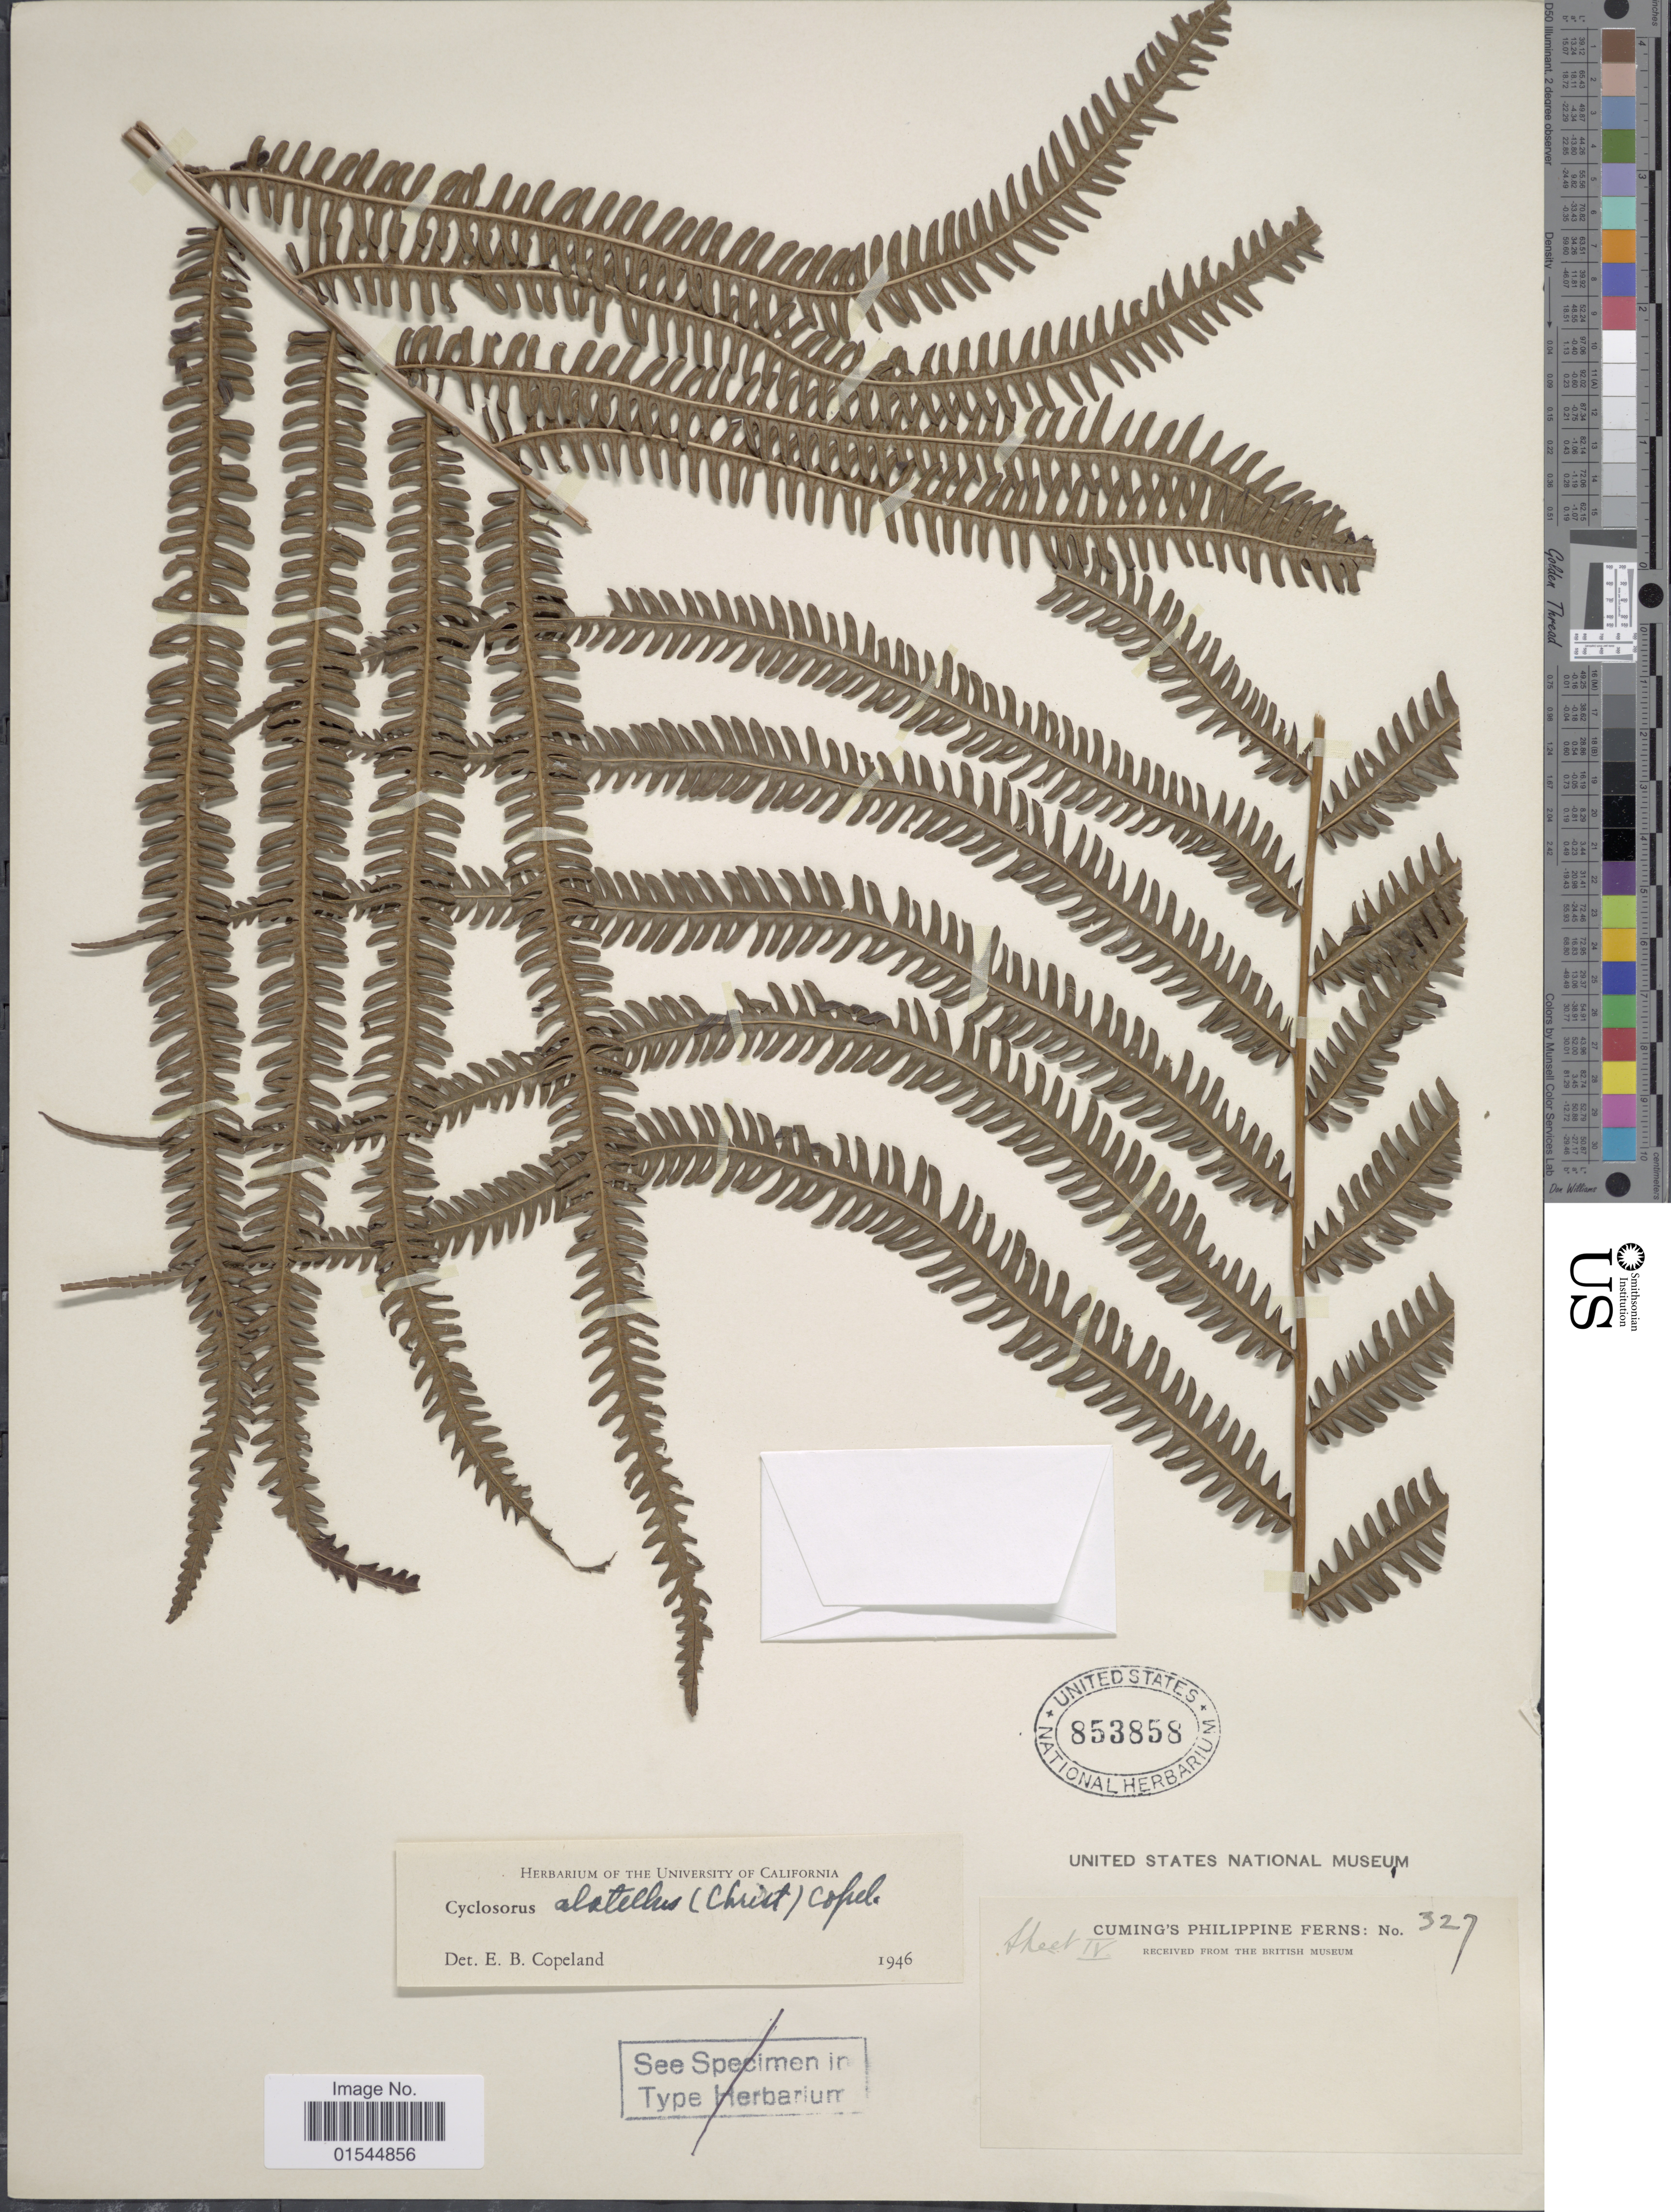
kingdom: Plantae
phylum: Tracheophyta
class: Polypodiopsida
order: Polypodiales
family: Thelypteridaceae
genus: Sphaerostephanos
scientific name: Sphaerostephanos alatellus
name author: (Christ) Holttum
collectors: -. Cuming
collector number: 327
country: Philippines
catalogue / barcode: US 853858